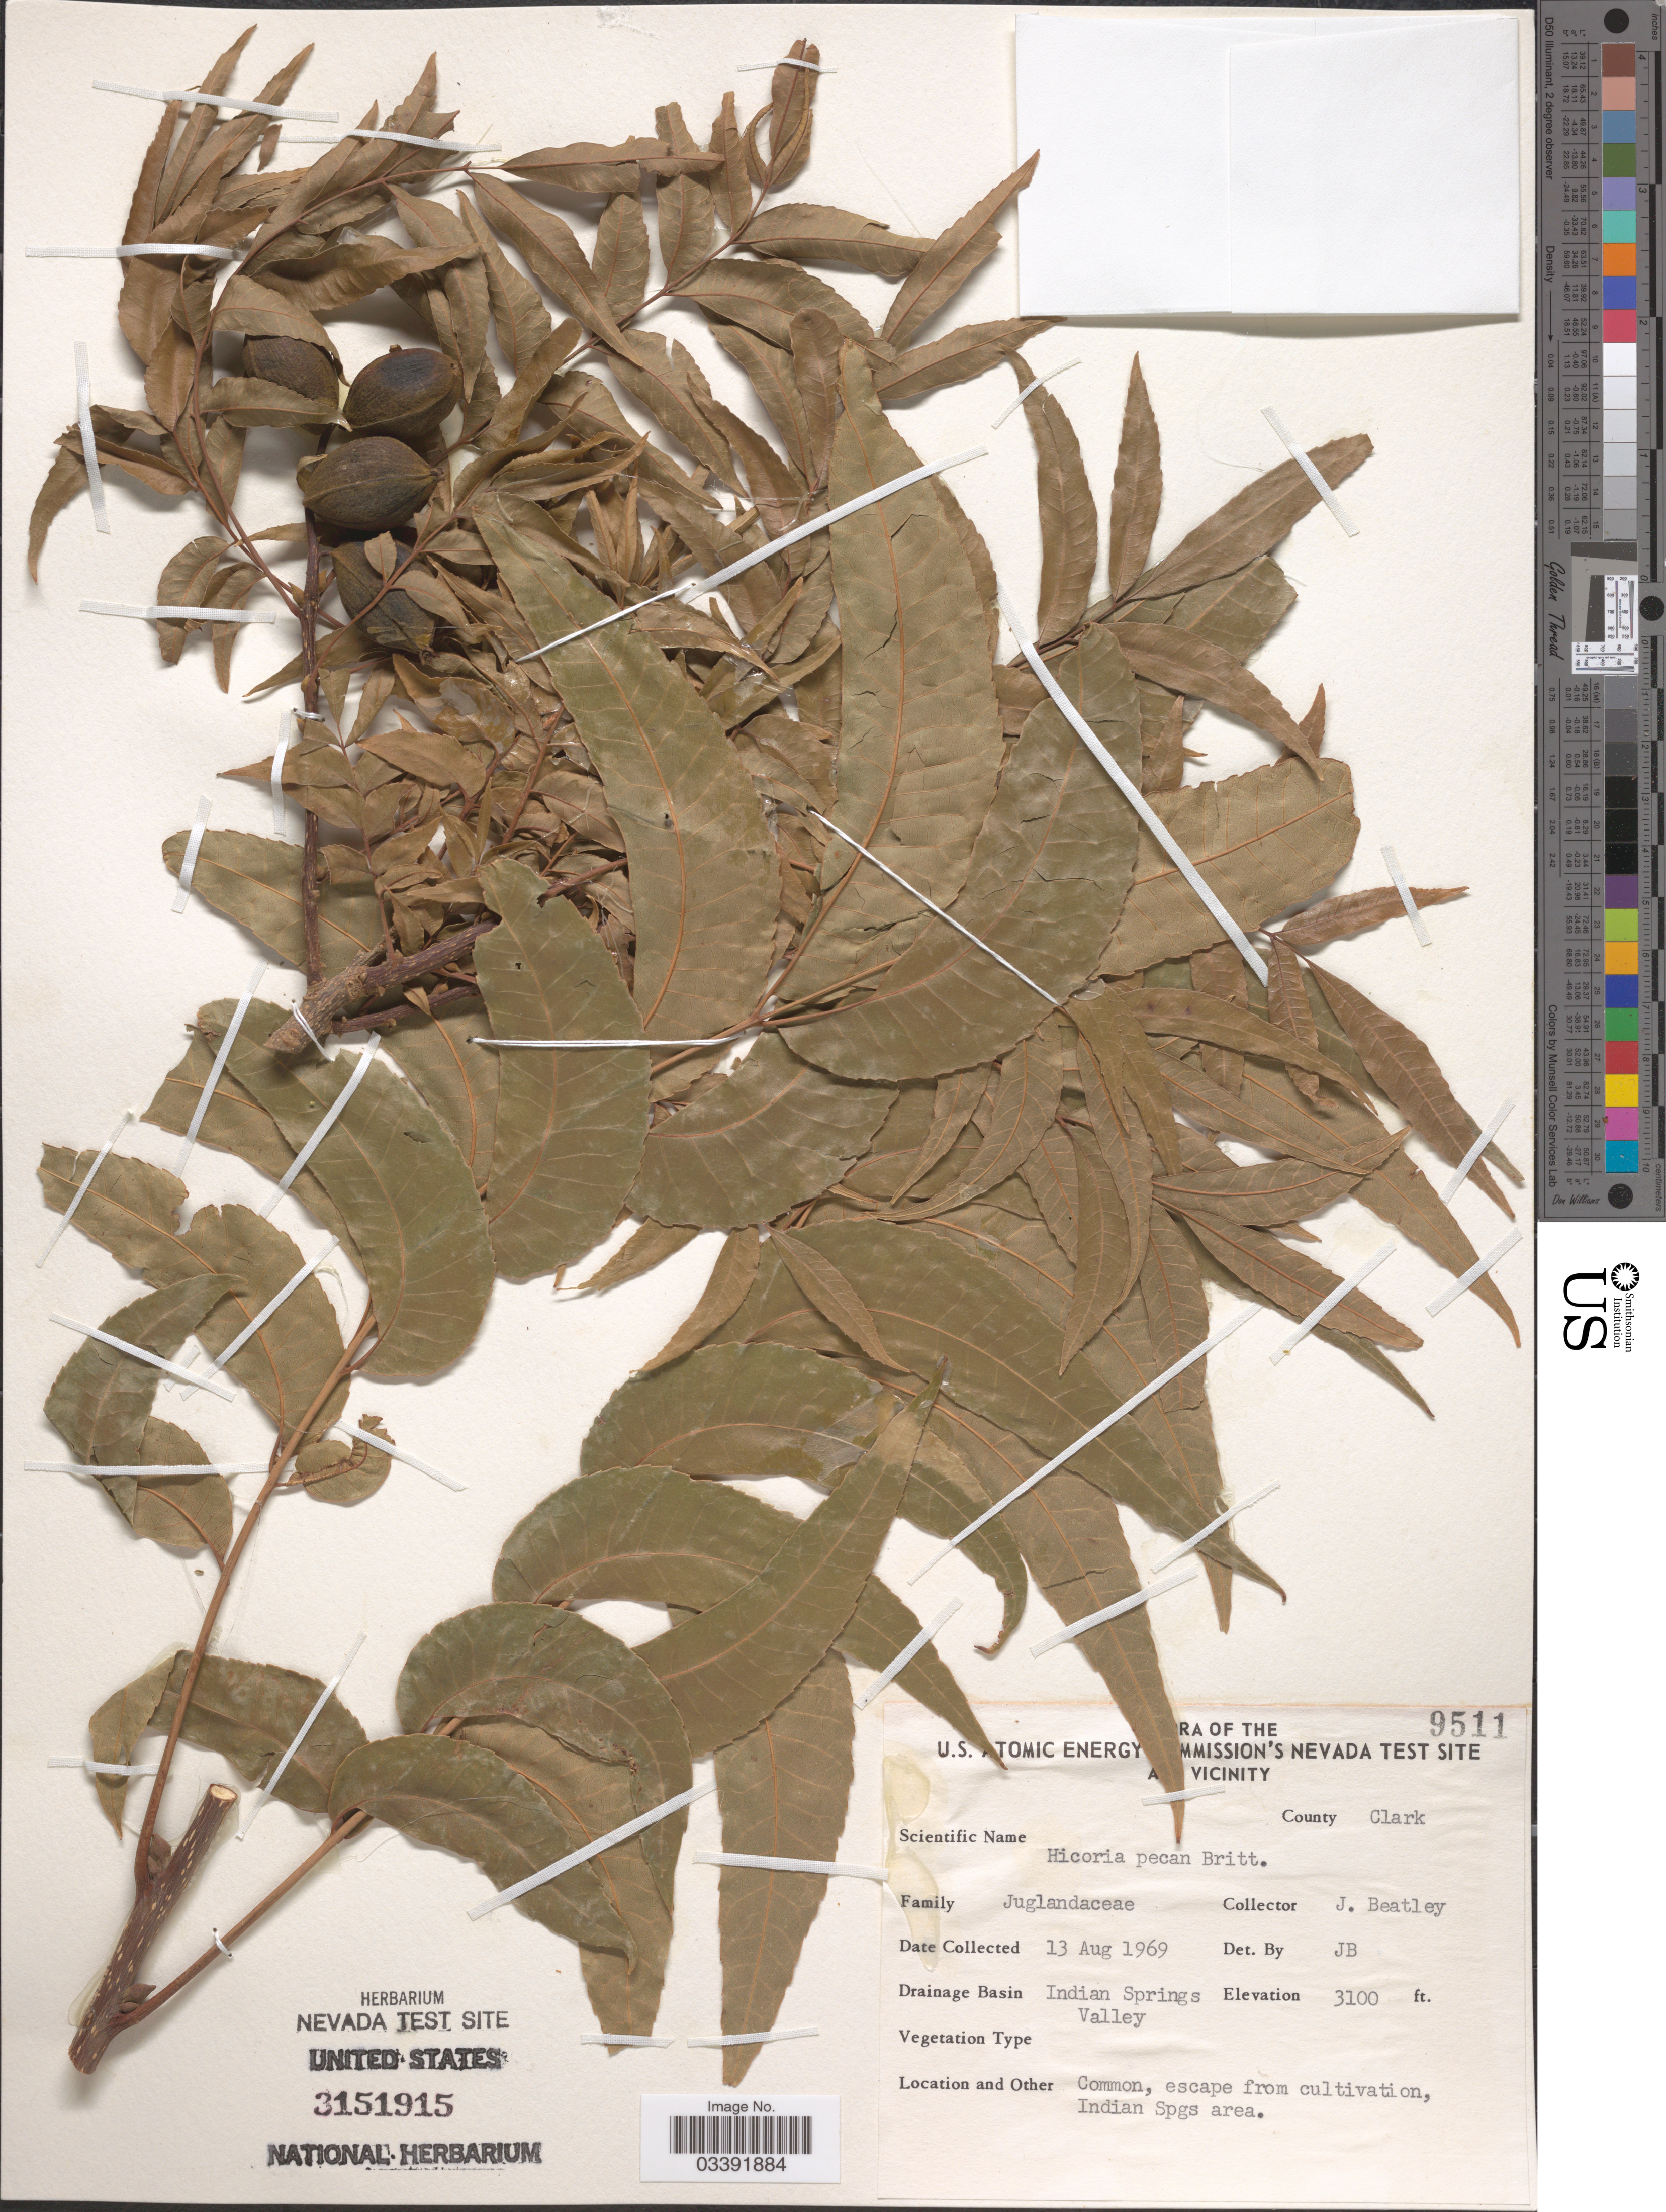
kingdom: Plantae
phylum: Tracheophyta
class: Magnoliopsida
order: Fagales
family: Juglandaceae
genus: Carya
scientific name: Carya illinoinensis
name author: (Wangenh.) K. Koch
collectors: J. C. Beatley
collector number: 9511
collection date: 1969-08-13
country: United States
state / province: Nevada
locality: U.S. Atomic Energy Commission's Nevada Test Site And Vicinity. Drainage Basin Indian Springs Valley. Indian Spgs area.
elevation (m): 945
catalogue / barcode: US 3151915